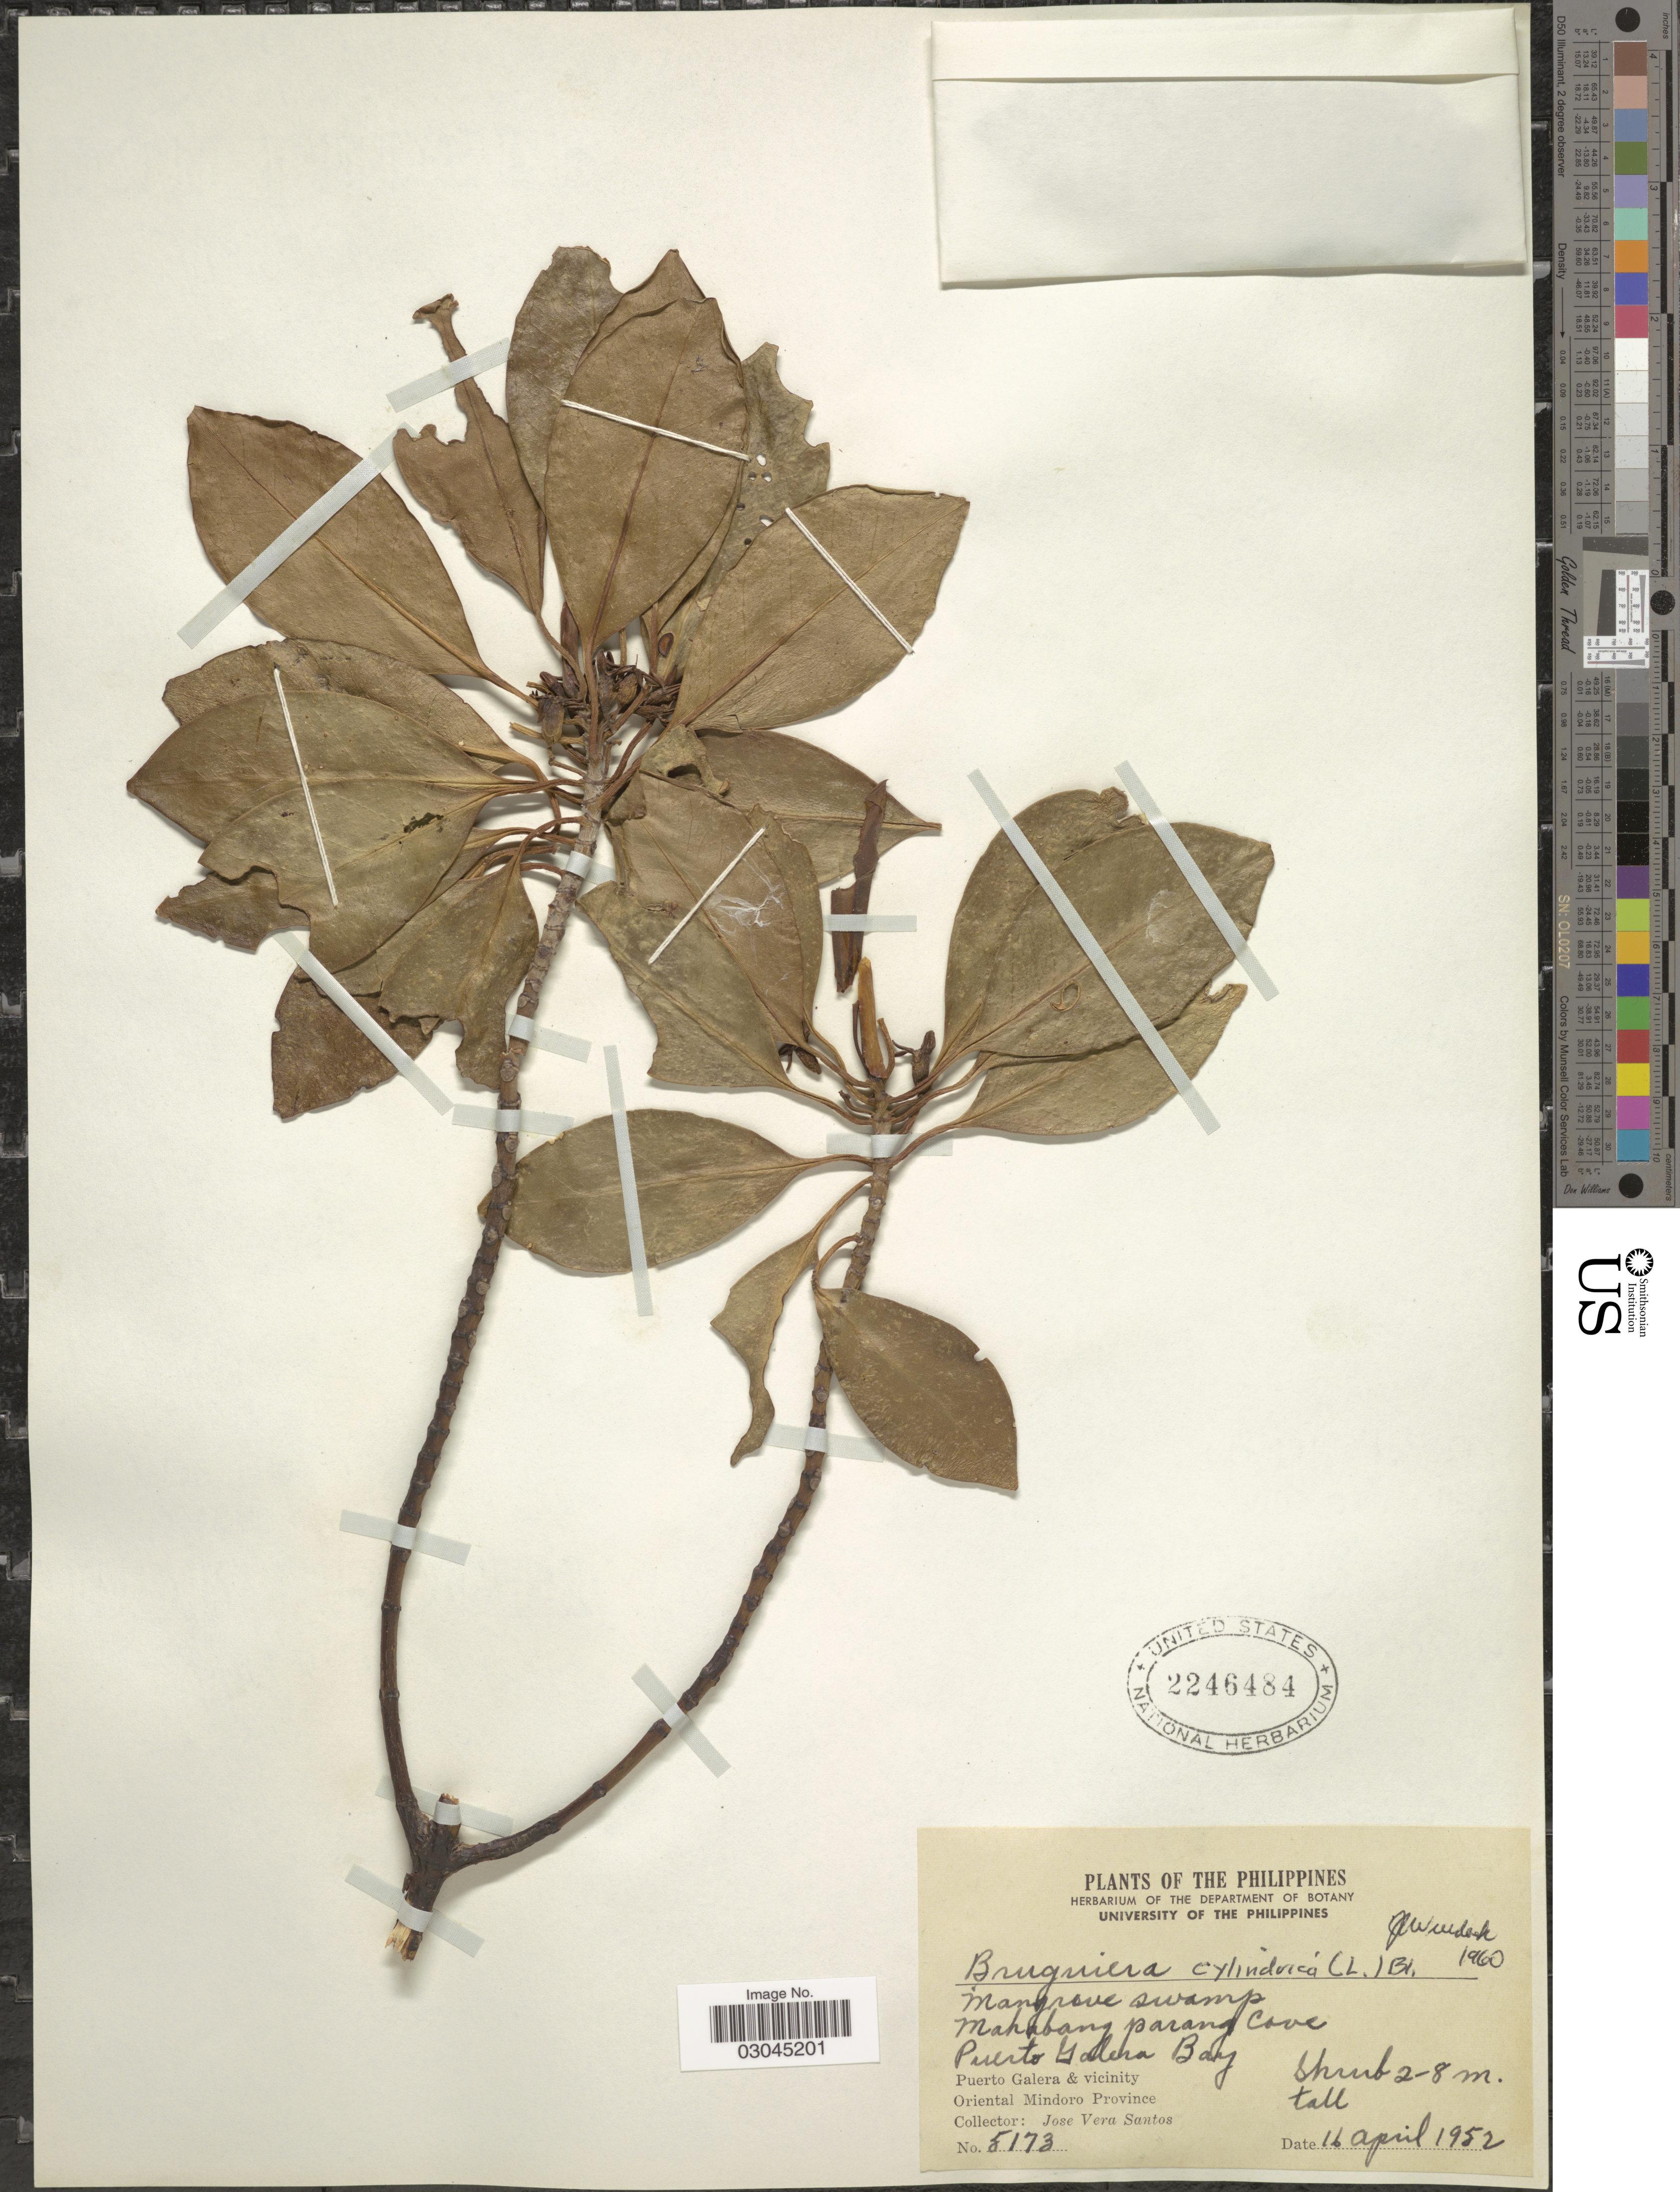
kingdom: Plantae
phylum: Tracheophyta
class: Magnoliopsida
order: Malpighiales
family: Rhizophoraceae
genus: Bruguiera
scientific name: Bruguiera cylindrica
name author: (L.) Blume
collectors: J. Santos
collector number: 5173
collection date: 1952-04-16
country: Philippines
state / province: Mimaropa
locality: Mangrove swamp. Mahabang parang Cove. Puerto Galera Bay. Puerto Galera & vicinity. Oriental Mindoro Province.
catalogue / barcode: US 2246484